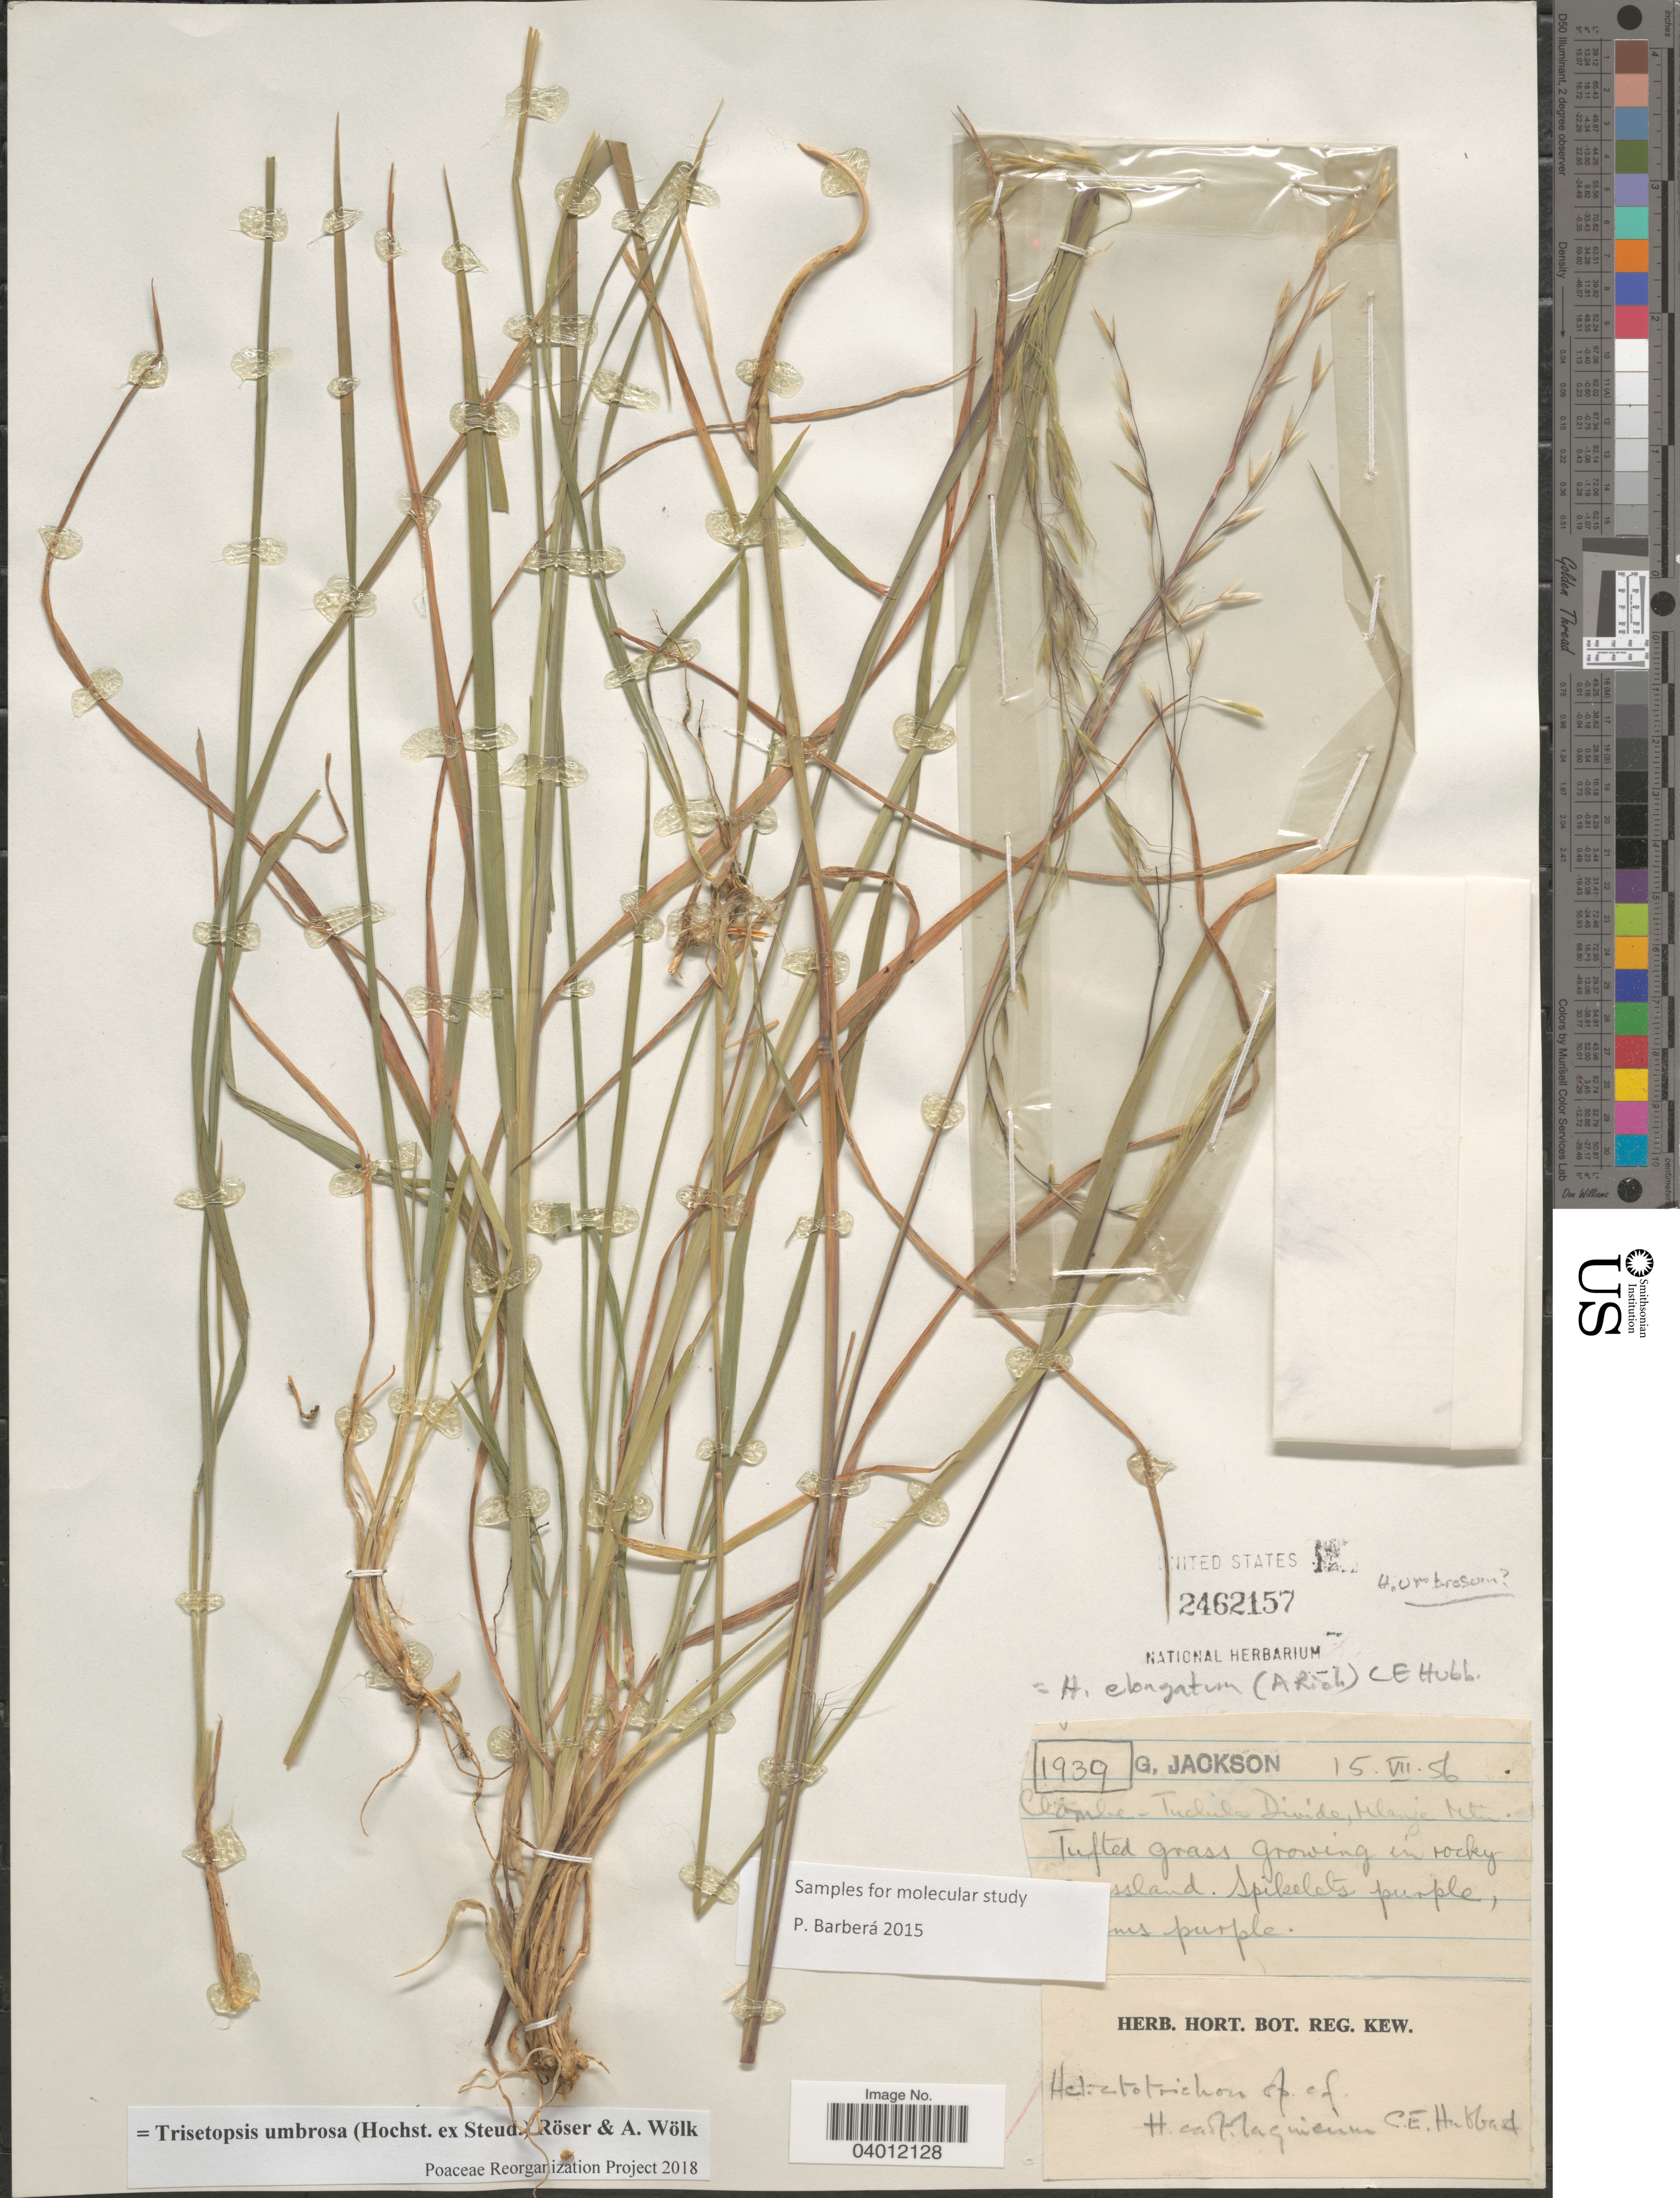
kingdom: Plantae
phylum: Tracheophyta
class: Liliopsida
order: Poales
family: Poaceae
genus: Trisetopsis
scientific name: Trisetopsis umbrosa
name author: (Hochst. ex Steud.) Röser & Wölk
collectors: G. Jackson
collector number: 1939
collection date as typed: Transcribed d/m/y: 15/7/56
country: Malawi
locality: Clambe- Tuchila Divide, Mlanje Mtn.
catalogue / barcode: US 2462157